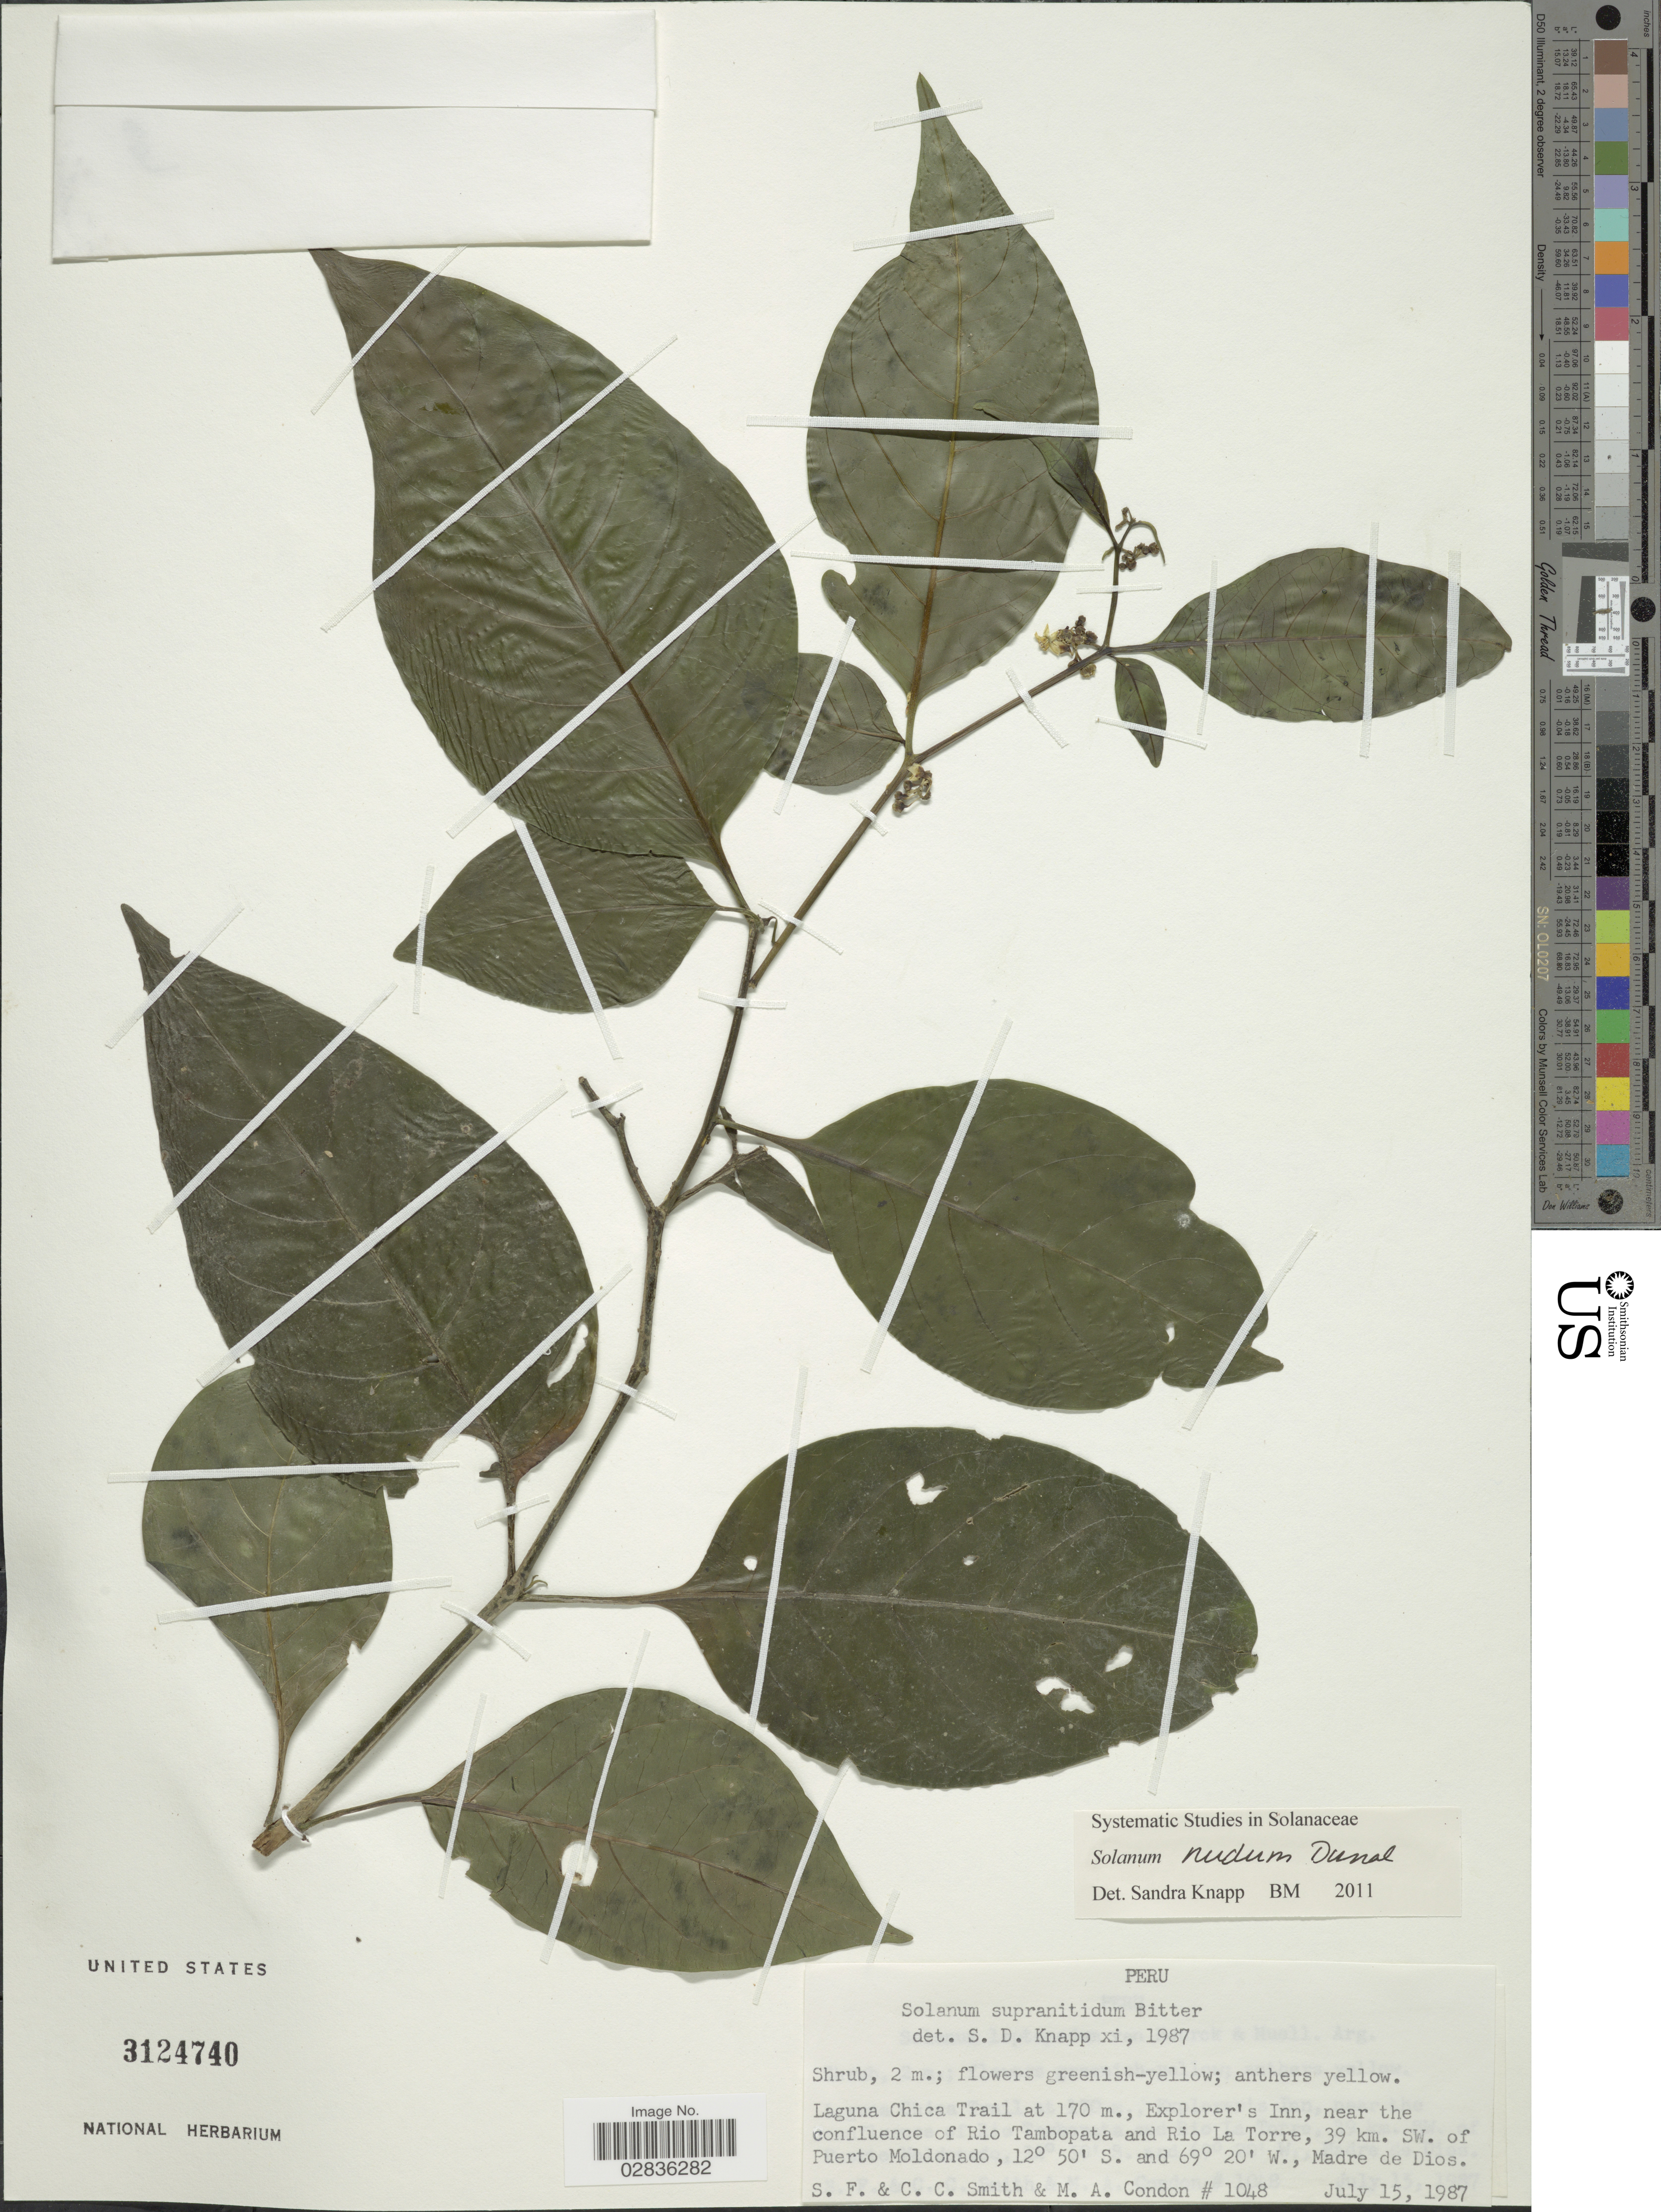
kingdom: Plantae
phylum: Tracheophyta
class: Magnoliopsida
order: Solanales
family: Solanaceae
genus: Solanum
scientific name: Solanum nudum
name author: Dunal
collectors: S.F. Smith, C. C. Smith & M. Condon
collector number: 1048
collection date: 1987-07-15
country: Peru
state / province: Madre de Dios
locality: Laguna Chica Trail, Explorer's Inn, near the confluence of Rio Tambopata and Rio La Torre, 39 km. SW. of Puerto Moldonado. Madre de Dios.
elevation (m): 170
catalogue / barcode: US 3124740